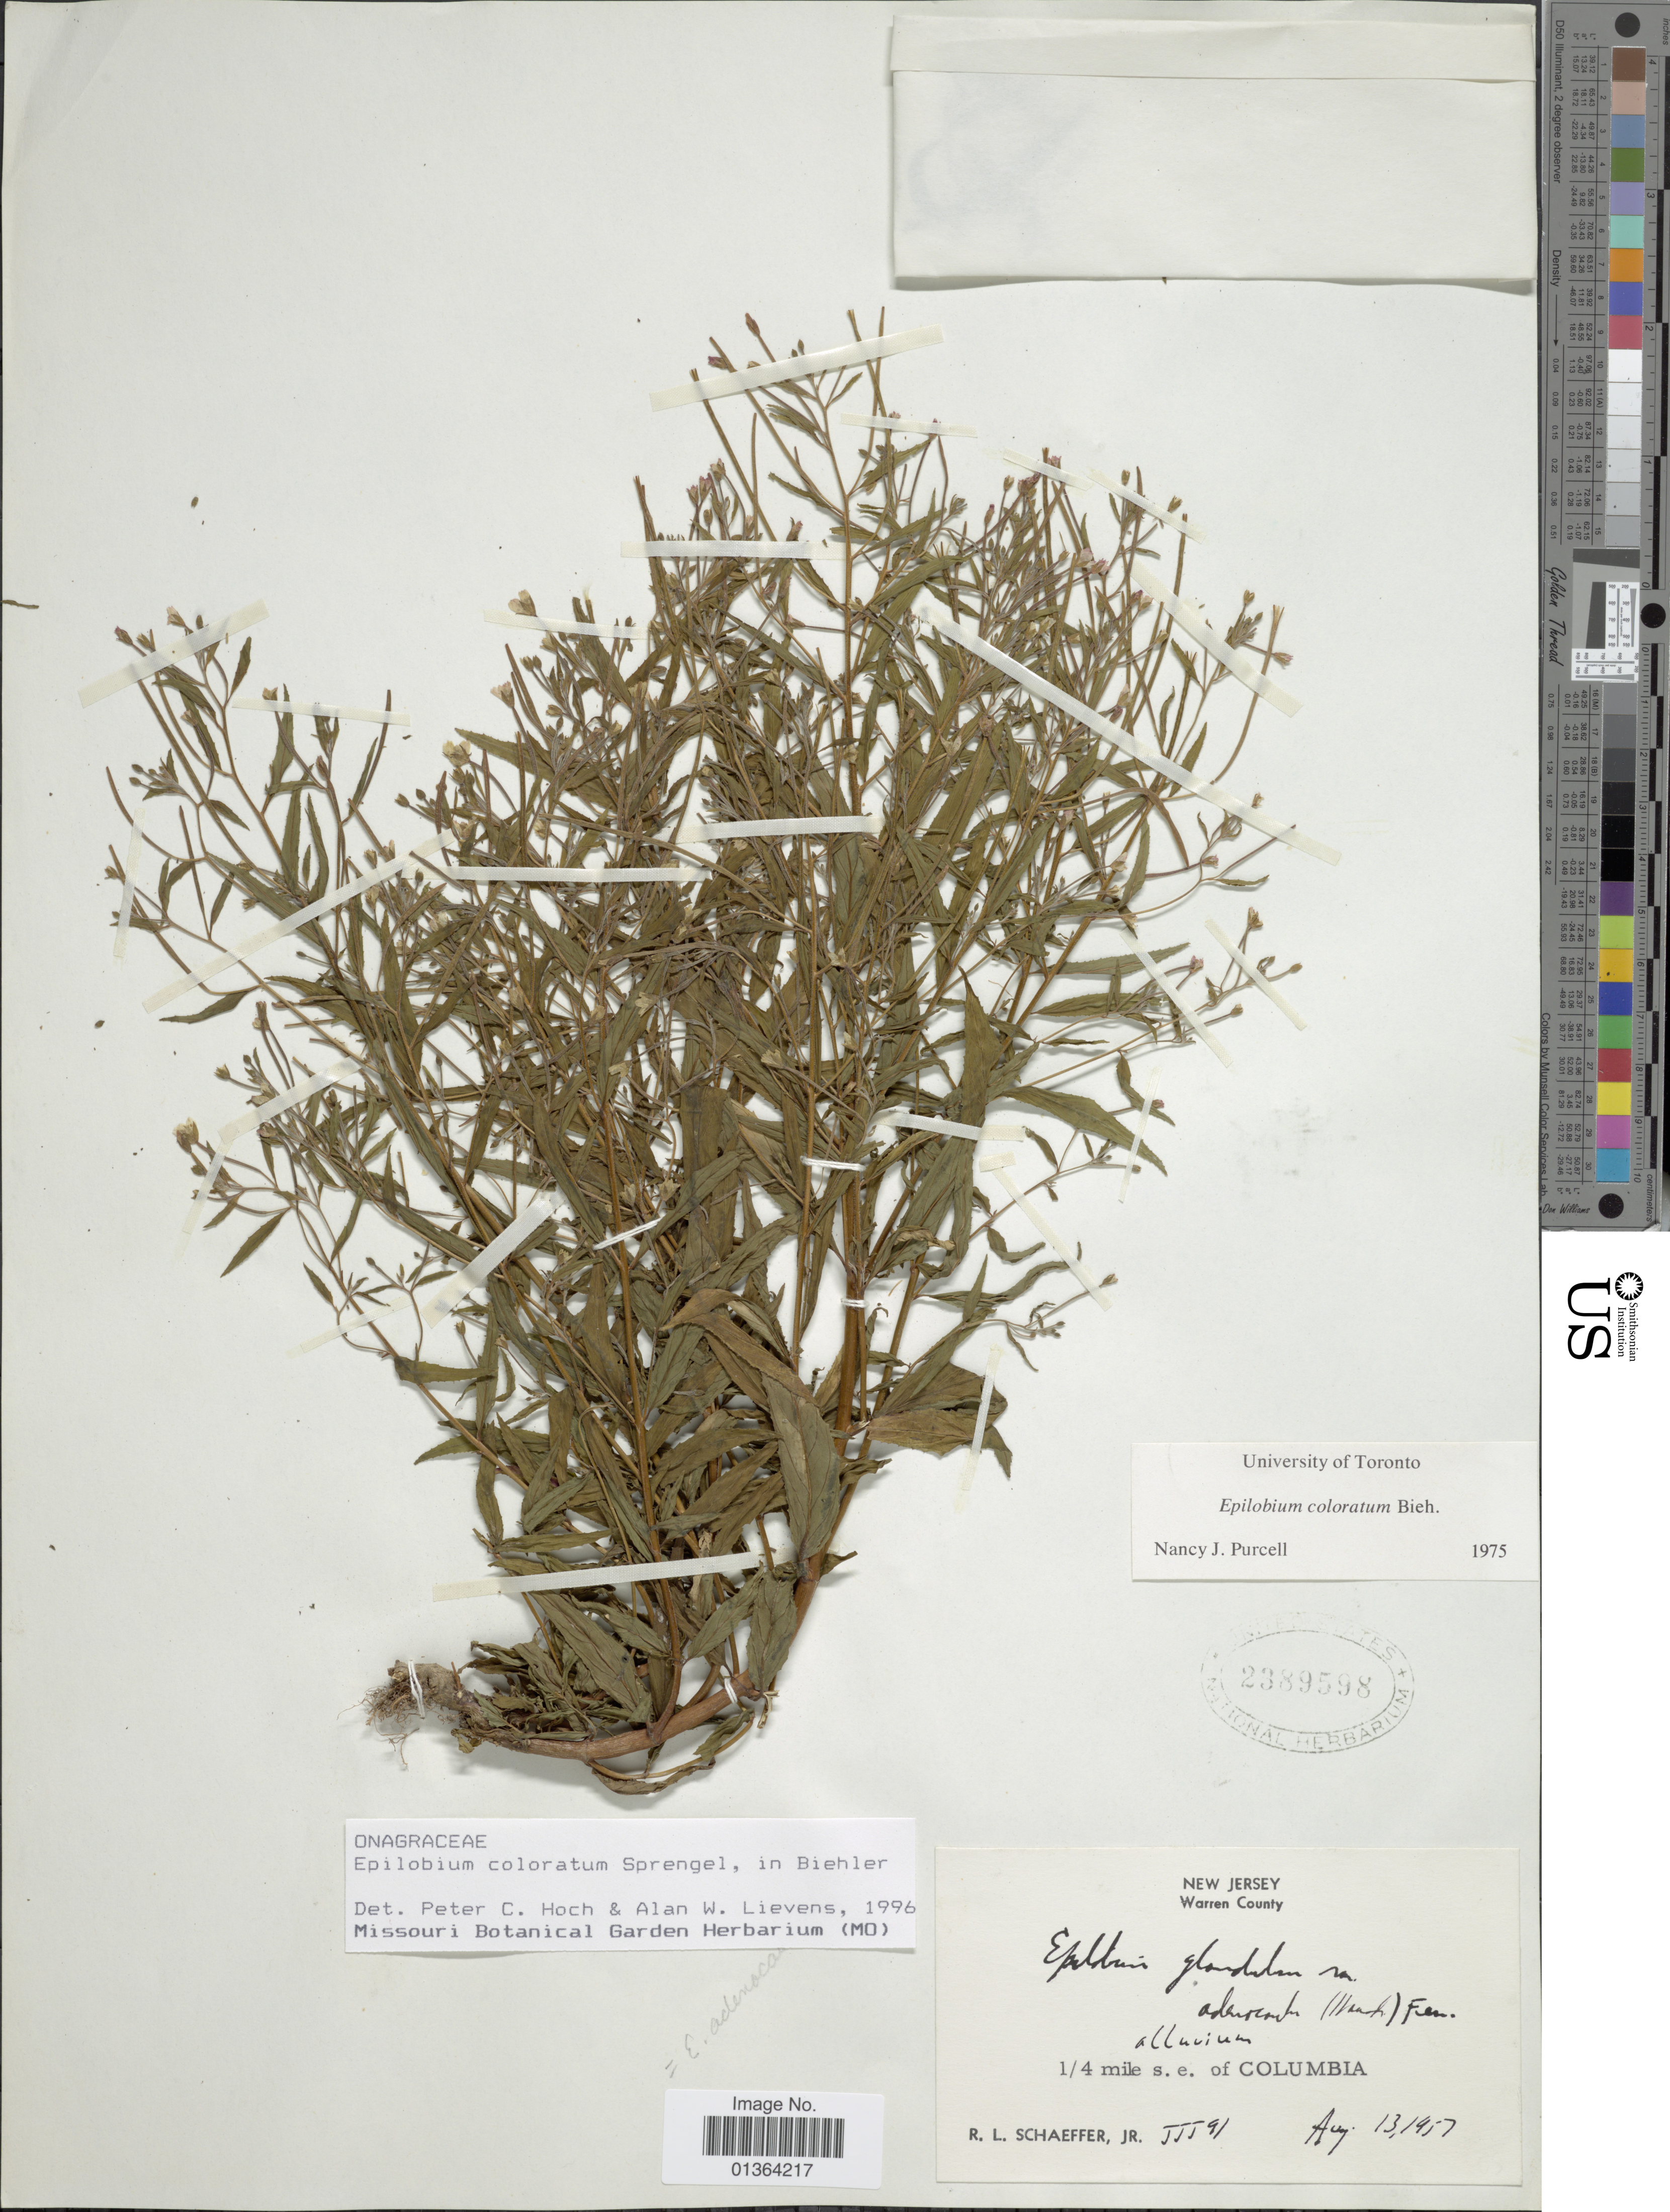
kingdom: Plantae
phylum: Tracheophyta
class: Magnoliopsida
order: Myrtales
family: Onagraceae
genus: Epilobium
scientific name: Epilobium coloratum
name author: Biehler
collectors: R. L. Schaeffer Jr.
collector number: JJJ91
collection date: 1917-08-13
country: United States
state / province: New Jersey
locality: Warren County. ¼ mile s.e. of Columbia.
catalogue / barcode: US 2389598